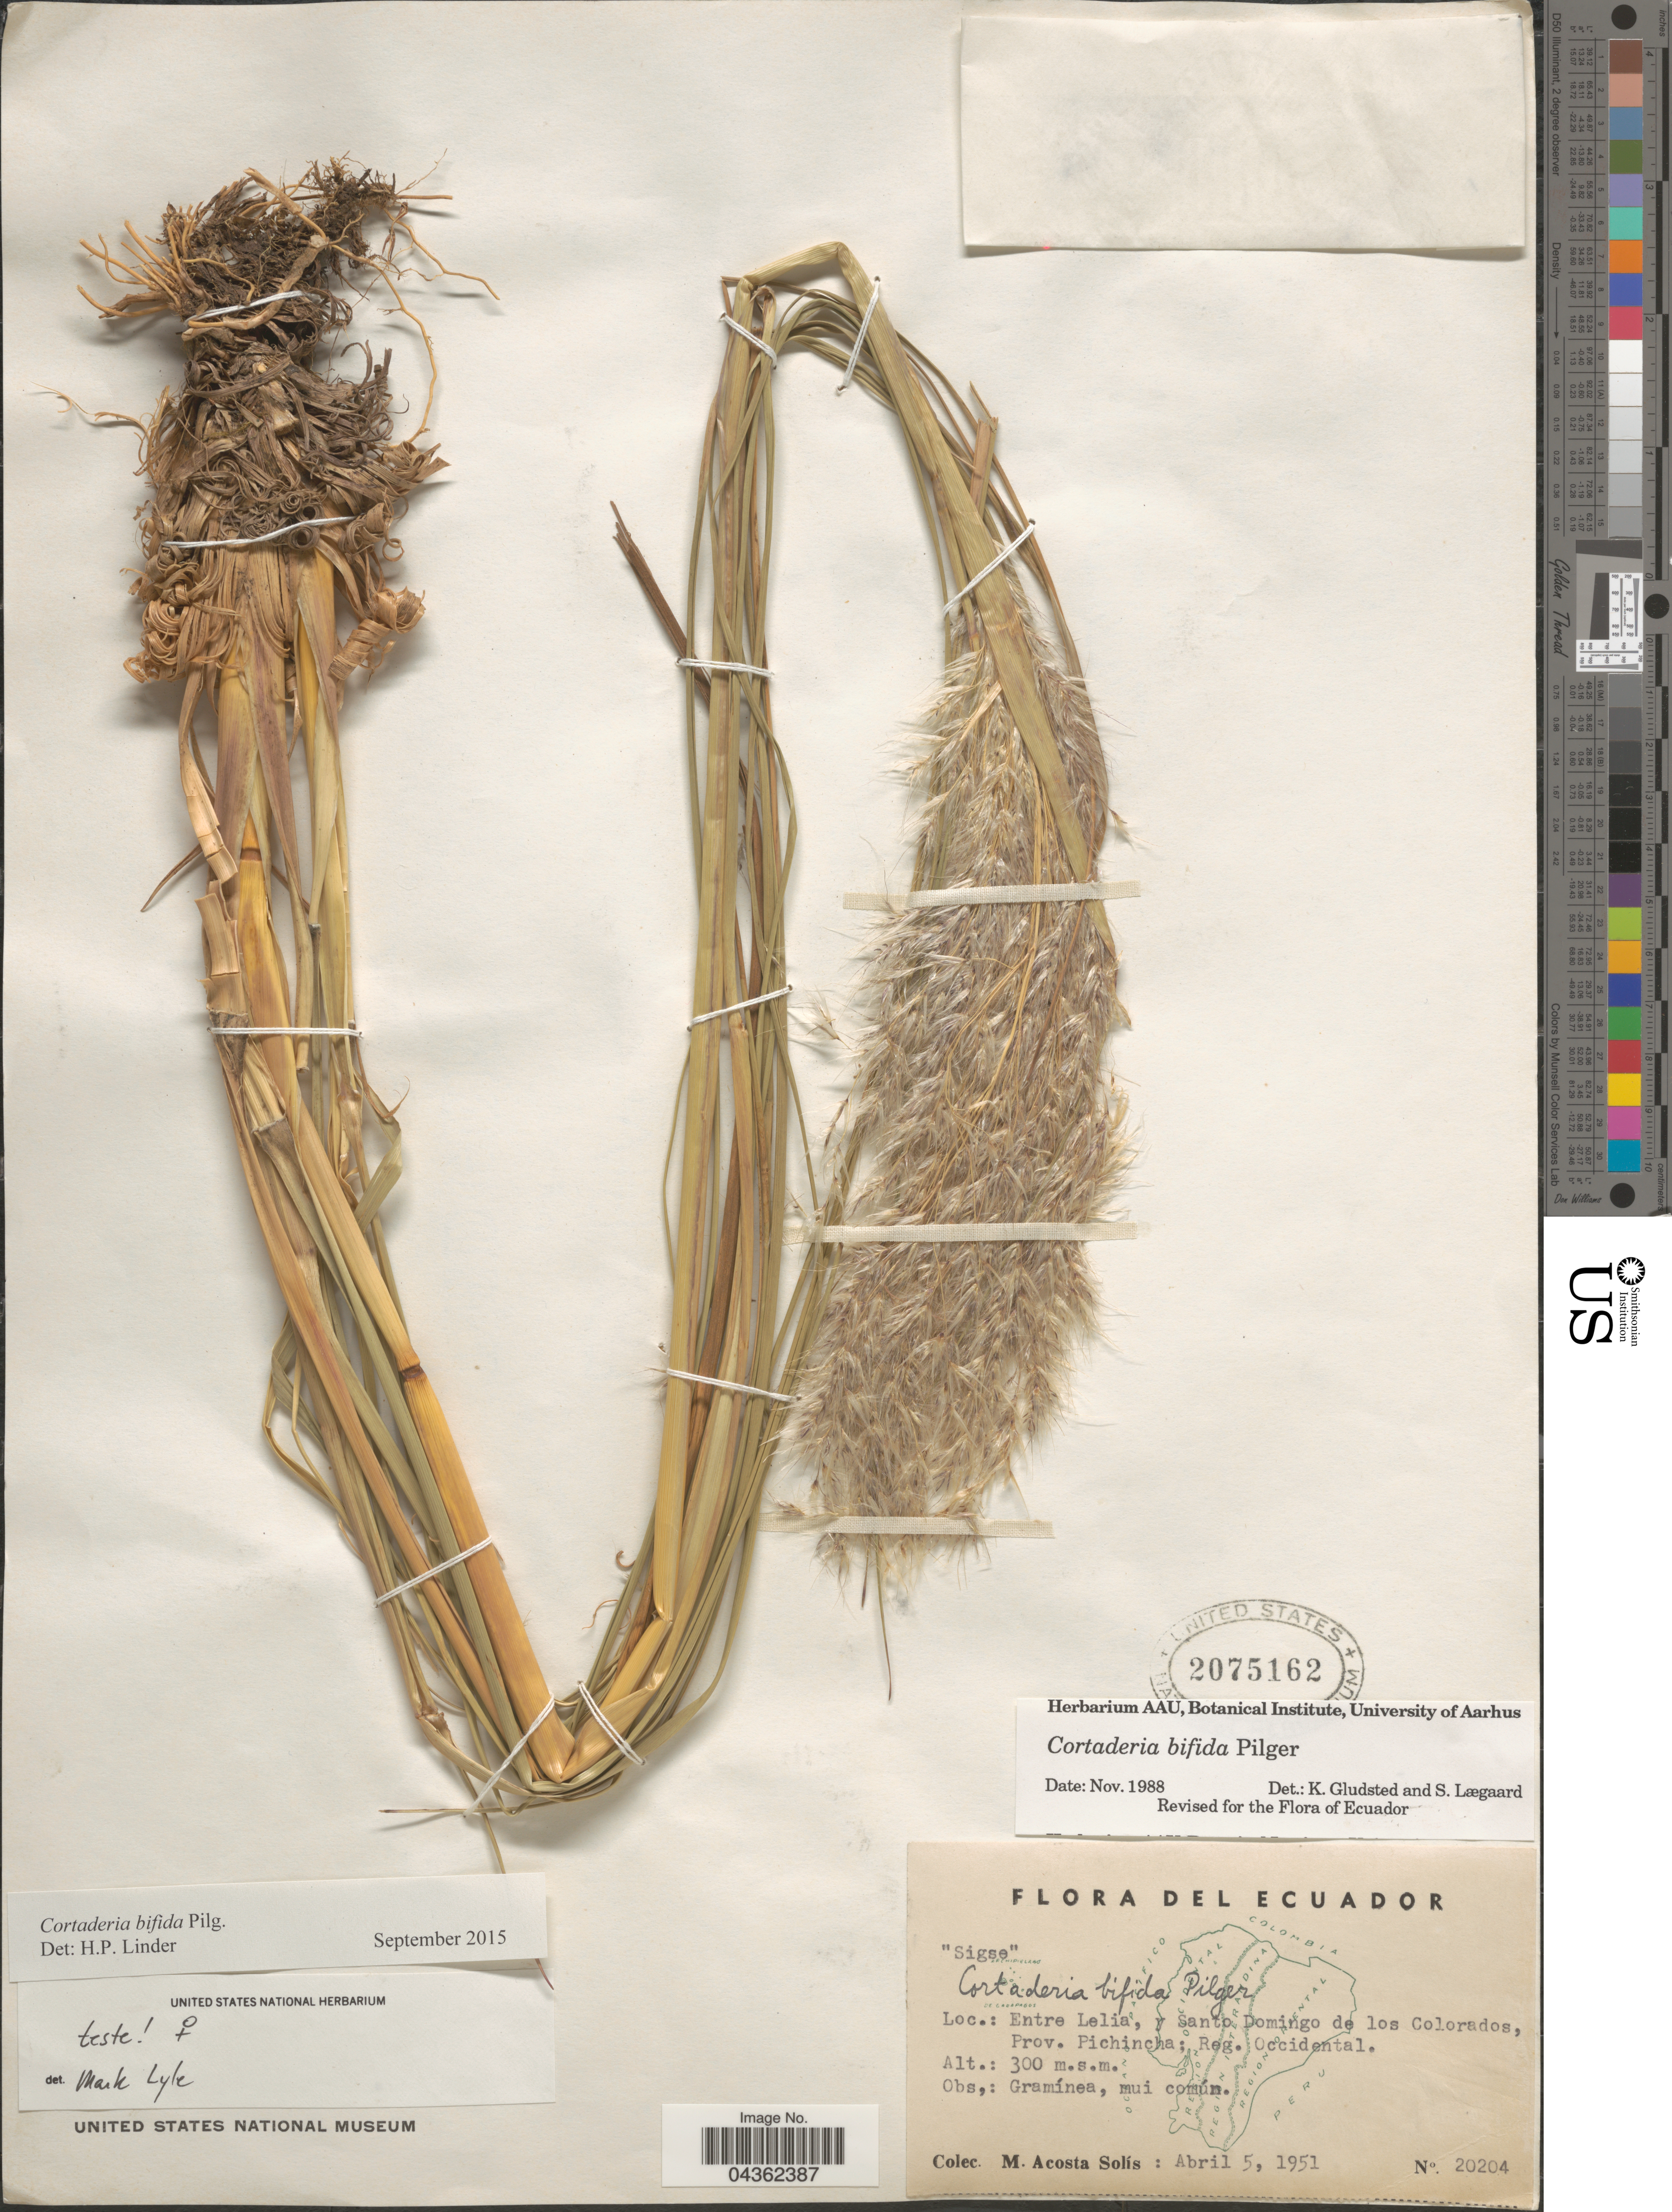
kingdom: Plantae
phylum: Tracheophyta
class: Liliopsida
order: Poales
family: Poaceae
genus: Cortaderia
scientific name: Cortaderia bifida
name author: Pilg.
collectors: M. Acosta Solis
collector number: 20204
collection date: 1951-04-05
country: Ecuador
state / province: Pichincha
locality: Entre Lelia, y Santo Domingo de los Colorados; Reg. Occidental.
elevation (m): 300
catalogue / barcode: US 2075162